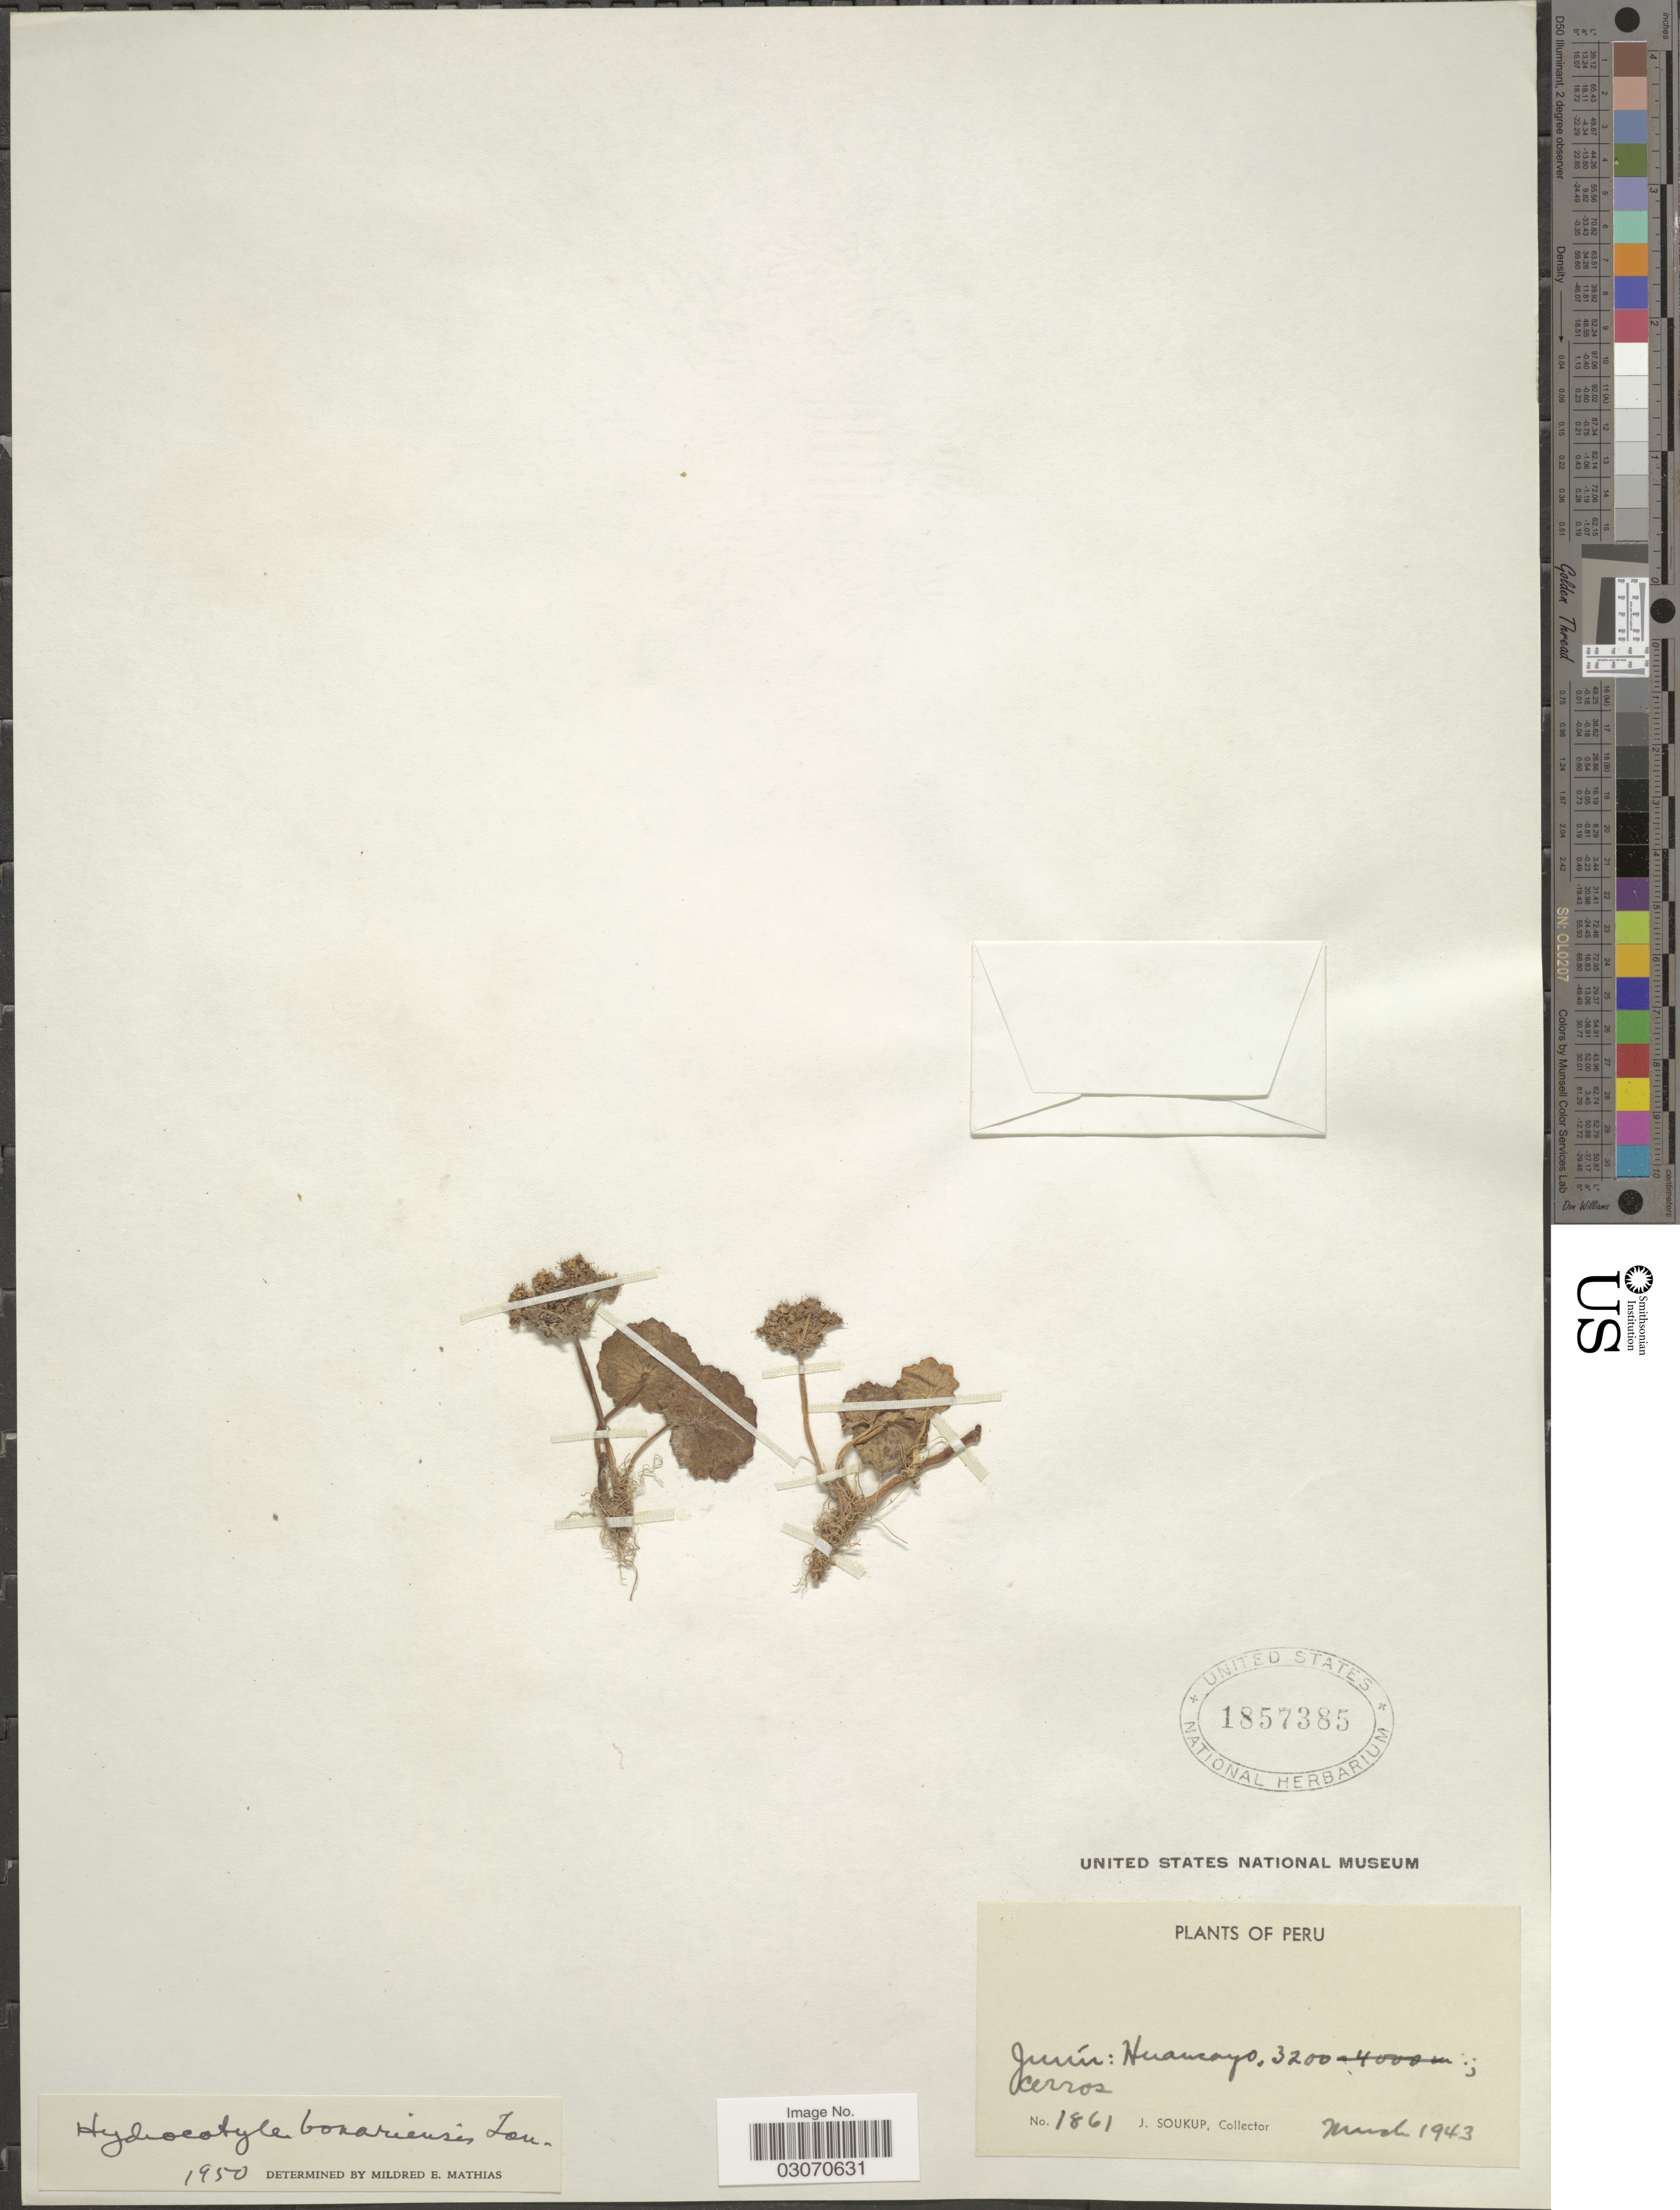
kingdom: Plantae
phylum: Tracheophyta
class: Magnoliopsida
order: Apiales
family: Araliaceae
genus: Hydrocotyle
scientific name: Hydrocotyle bonariensis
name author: Lam.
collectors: J. Soukup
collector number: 1861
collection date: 1943-03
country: Peru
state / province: Junín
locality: Huancayo.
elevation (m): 3200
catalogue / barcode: US 1857385